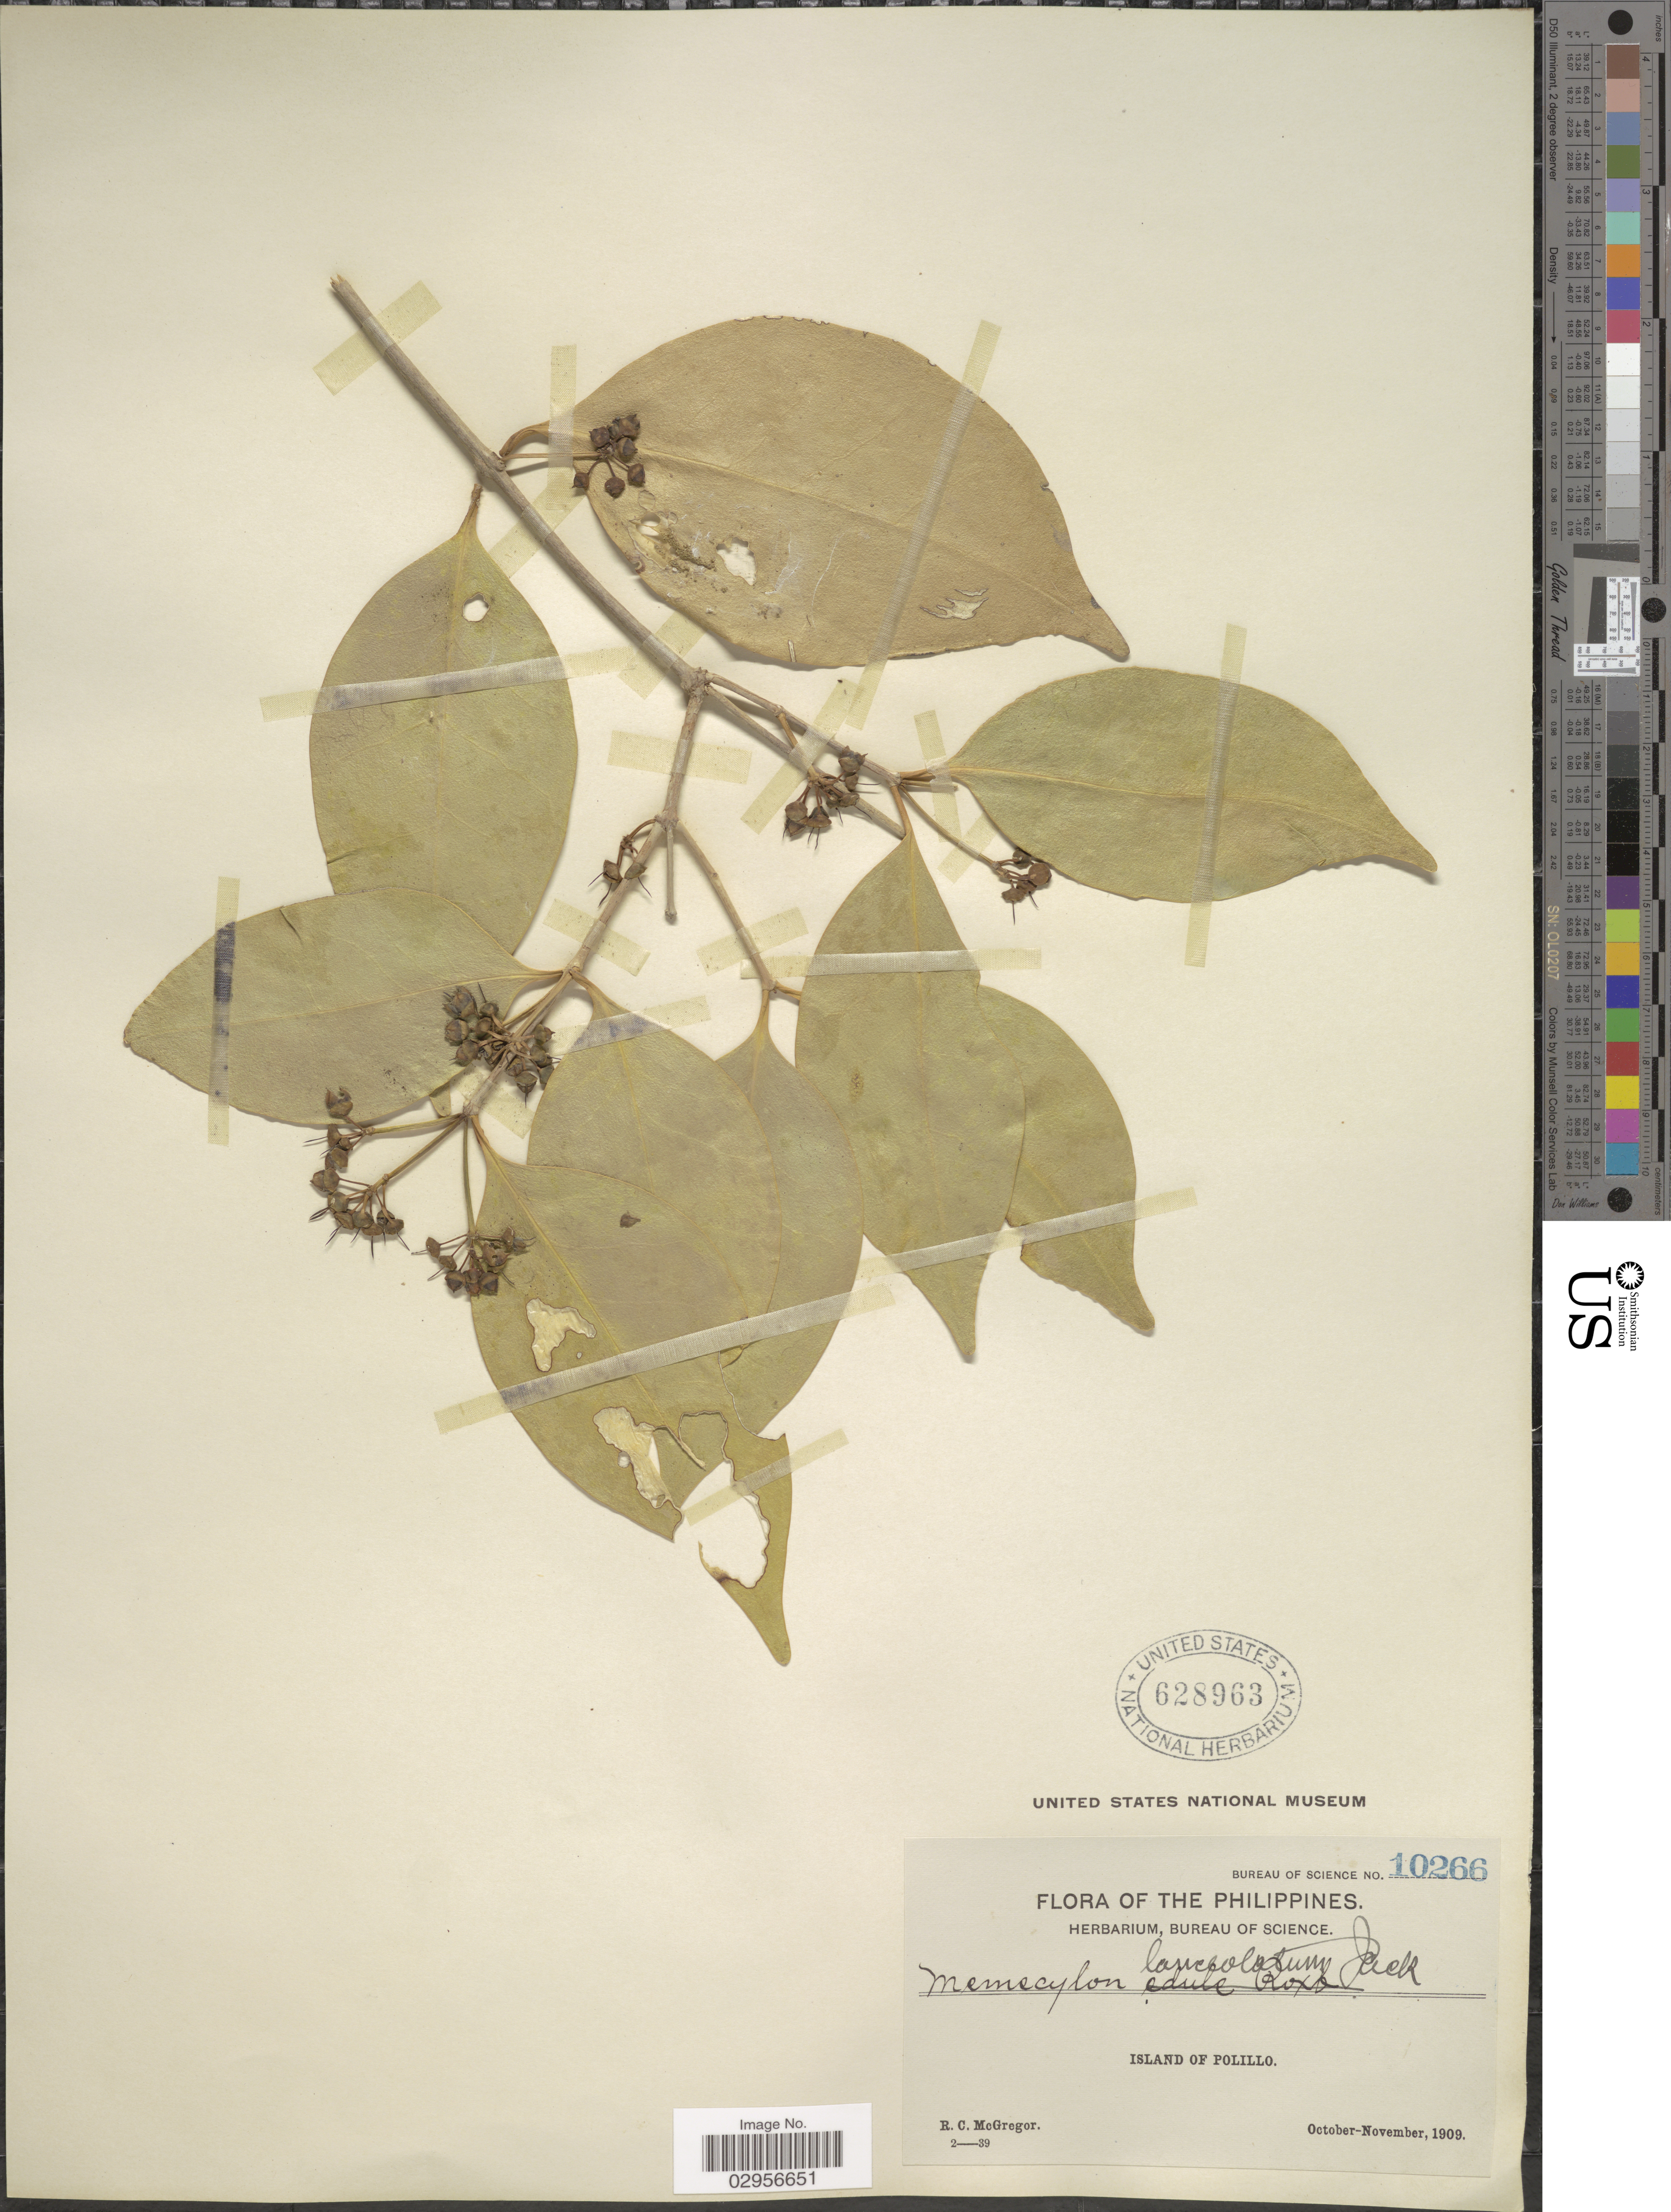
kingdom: Plantae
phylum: Tracheophyta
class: Magnoliopsida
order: Myrtales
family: Melastomataceae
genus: Memecylon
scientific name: Memecylon lanceolatum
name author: Blanco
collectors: R. C. McGregor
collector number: Bureau of Science 10266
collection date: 1909-10/1909-11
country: Philippines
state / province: Calabarzon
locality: Island of Polillo.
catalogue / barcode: US 628963